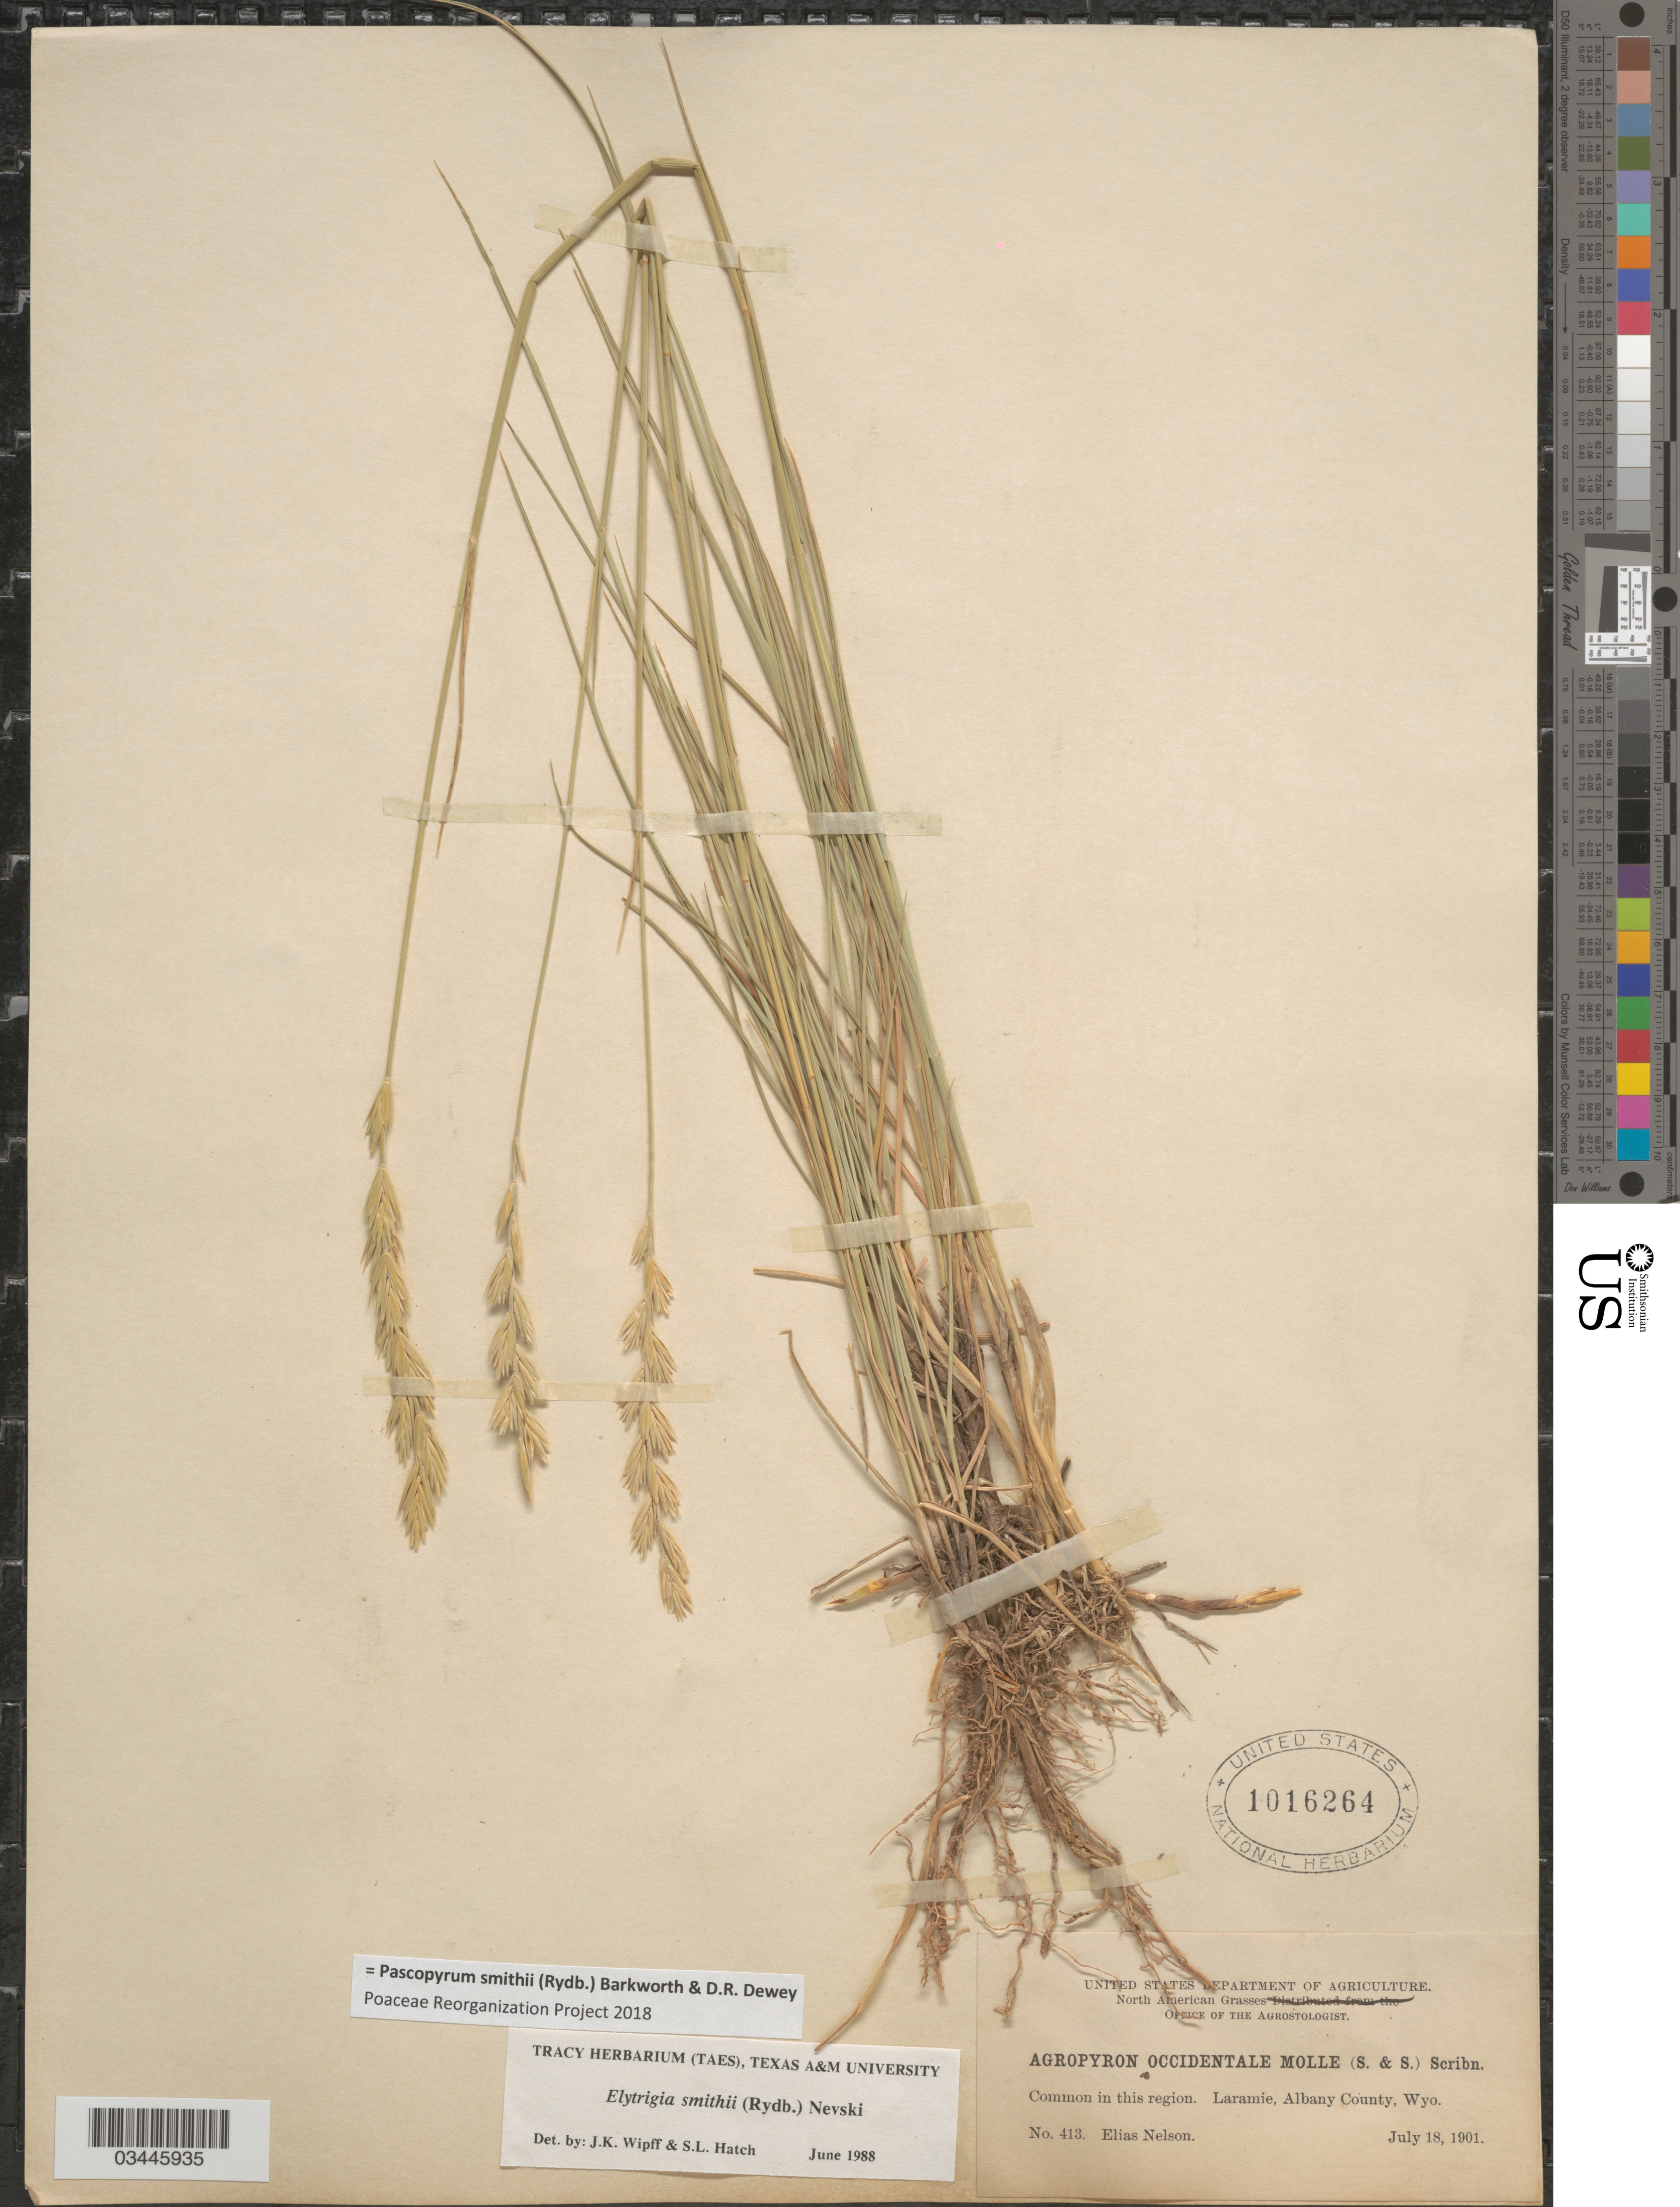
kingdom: Plantae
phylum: Tracheophyta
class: Liliopsida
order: Poales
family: Poaceae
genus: Pascopyrum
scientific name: Pascopyrum smithii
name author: (Rydb.) Barkworth & Dewey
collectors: E. Nelson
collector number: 413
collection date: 1901-07-18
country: United States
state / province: Wyoming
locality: Laramie, Albany County.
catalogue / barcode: US 1016264